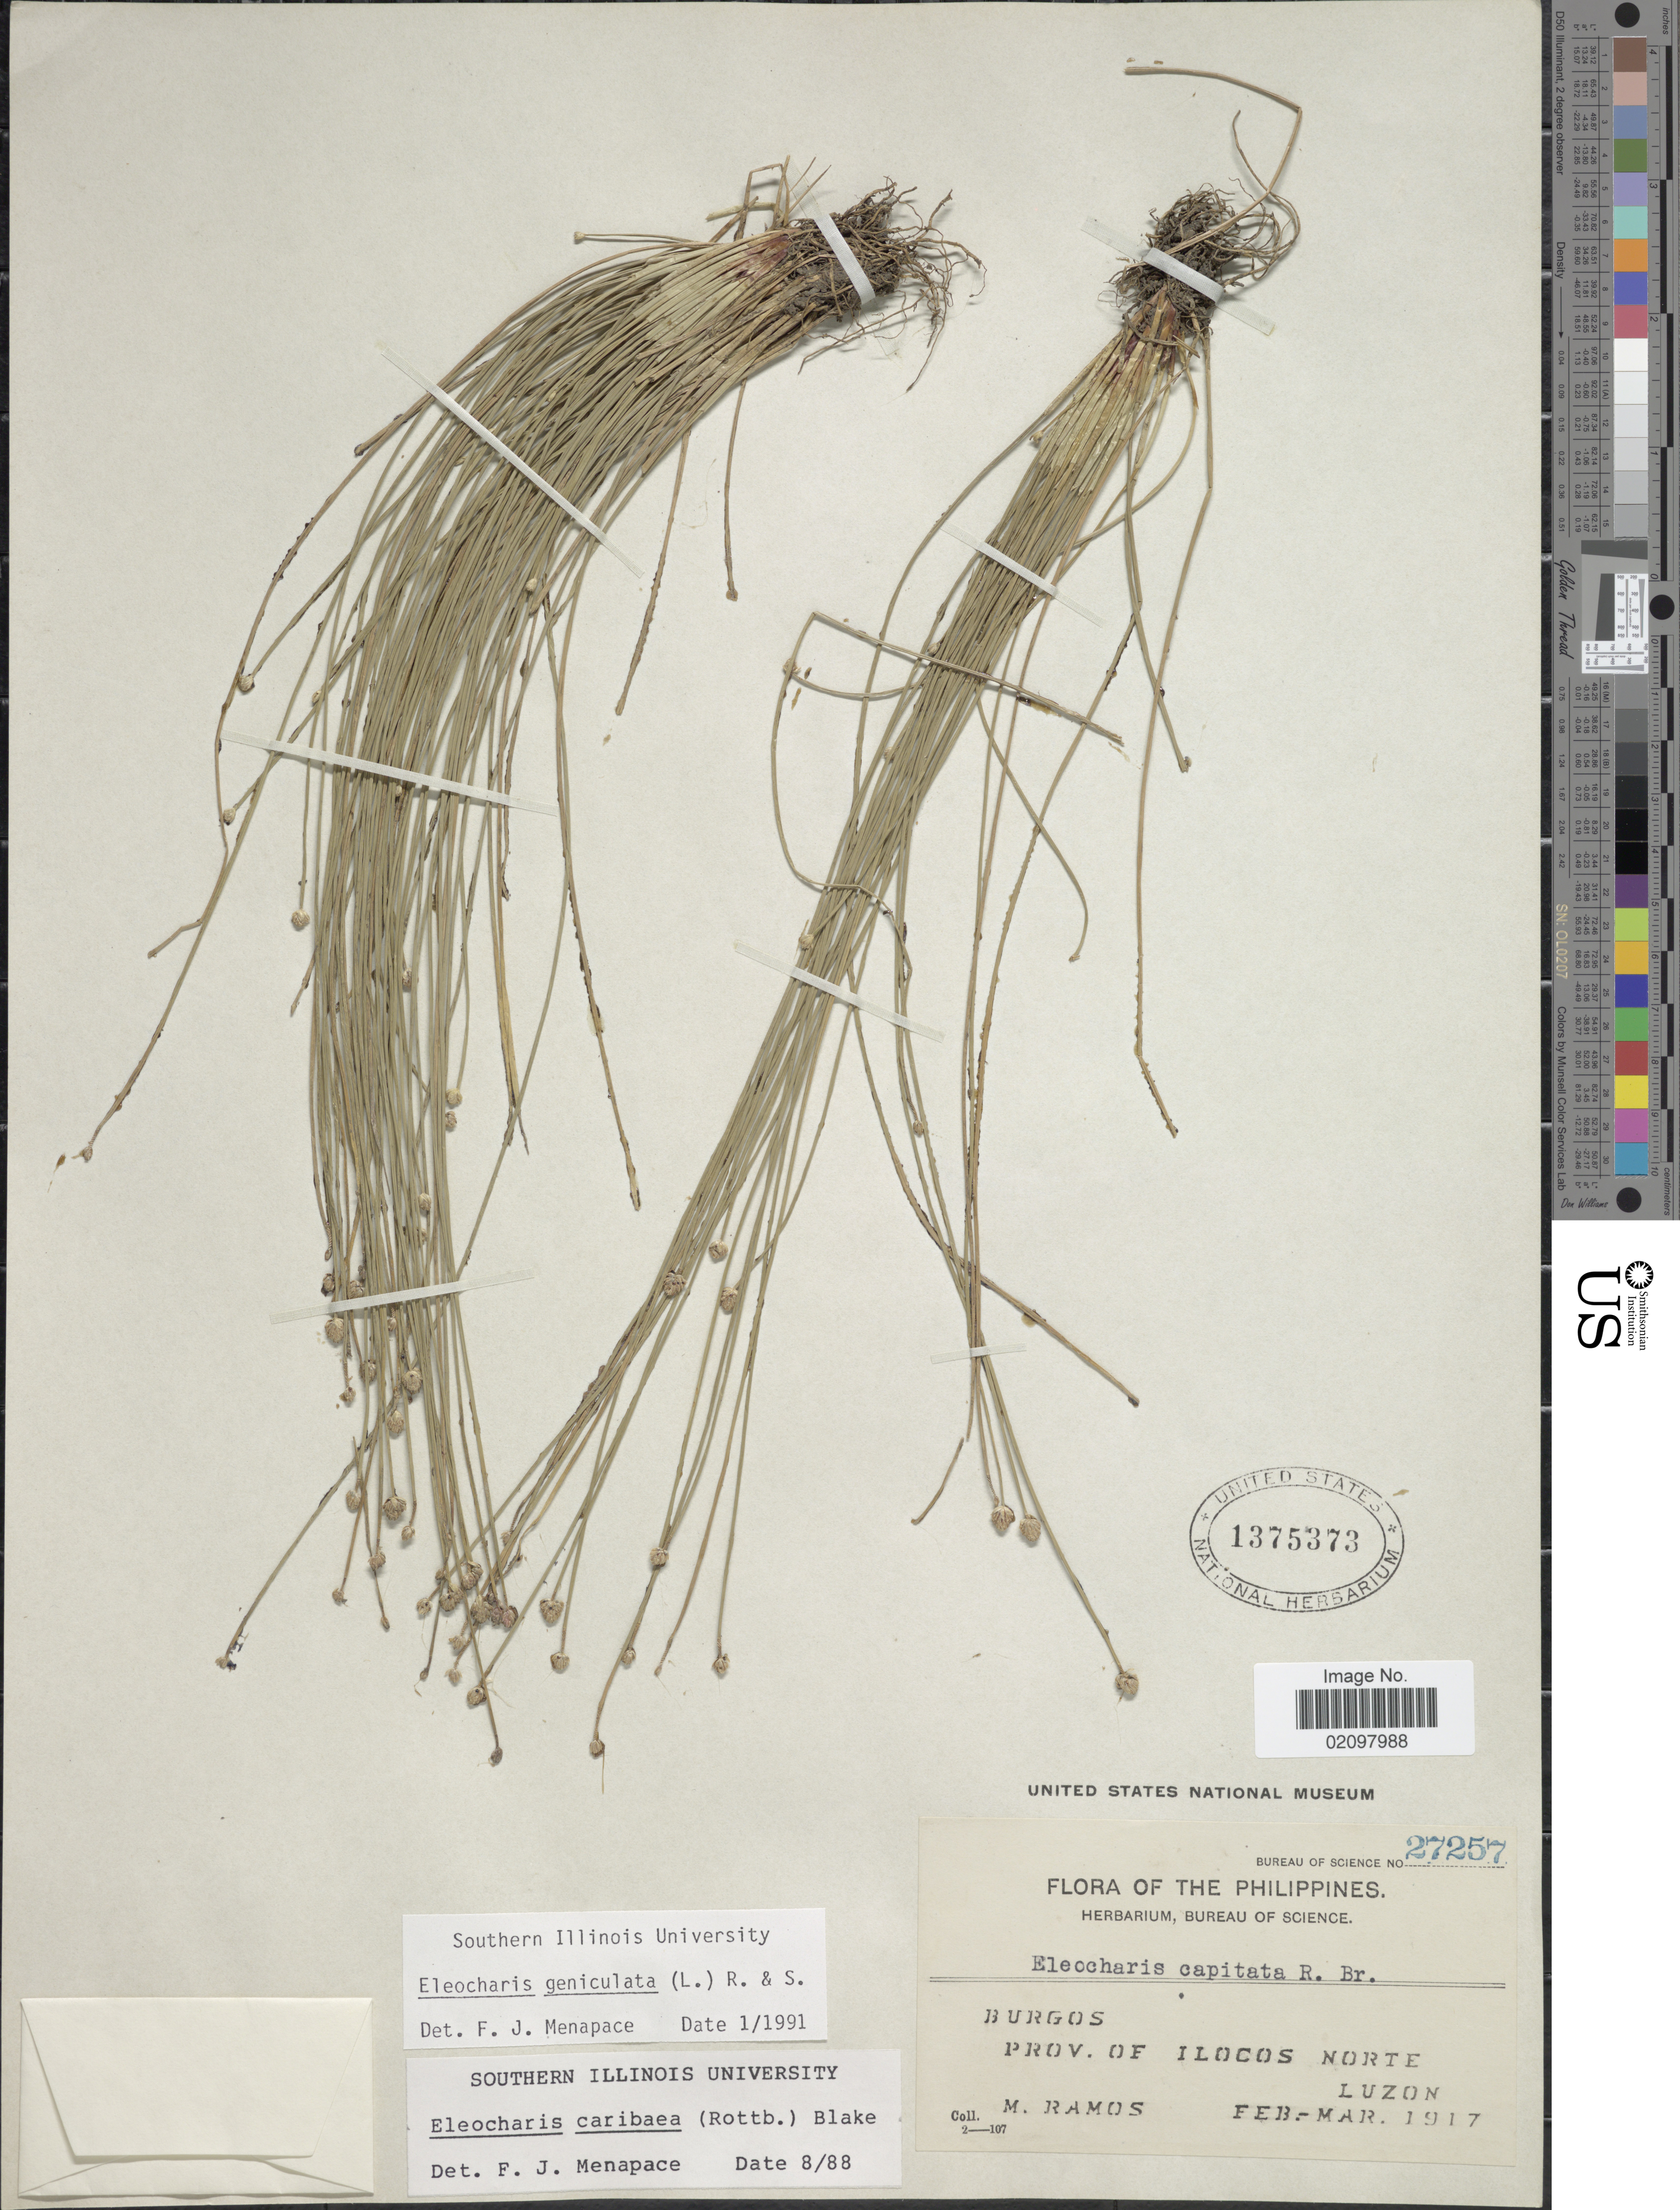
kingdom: Plantae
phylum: Tracheophyta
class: Liliopsida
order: Poales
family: Cyperaceae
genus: Eleocharis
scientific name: Eleocharis geniculata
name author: (L.) Roem. & Schult.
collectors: M. Ramos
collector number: Bureau of Science 27257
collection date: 1917-02/1917-03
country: Philippines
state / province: Ilocos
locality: Burgos, Prov. of Ilocos Norte, Luzon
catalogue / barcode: US 1375373